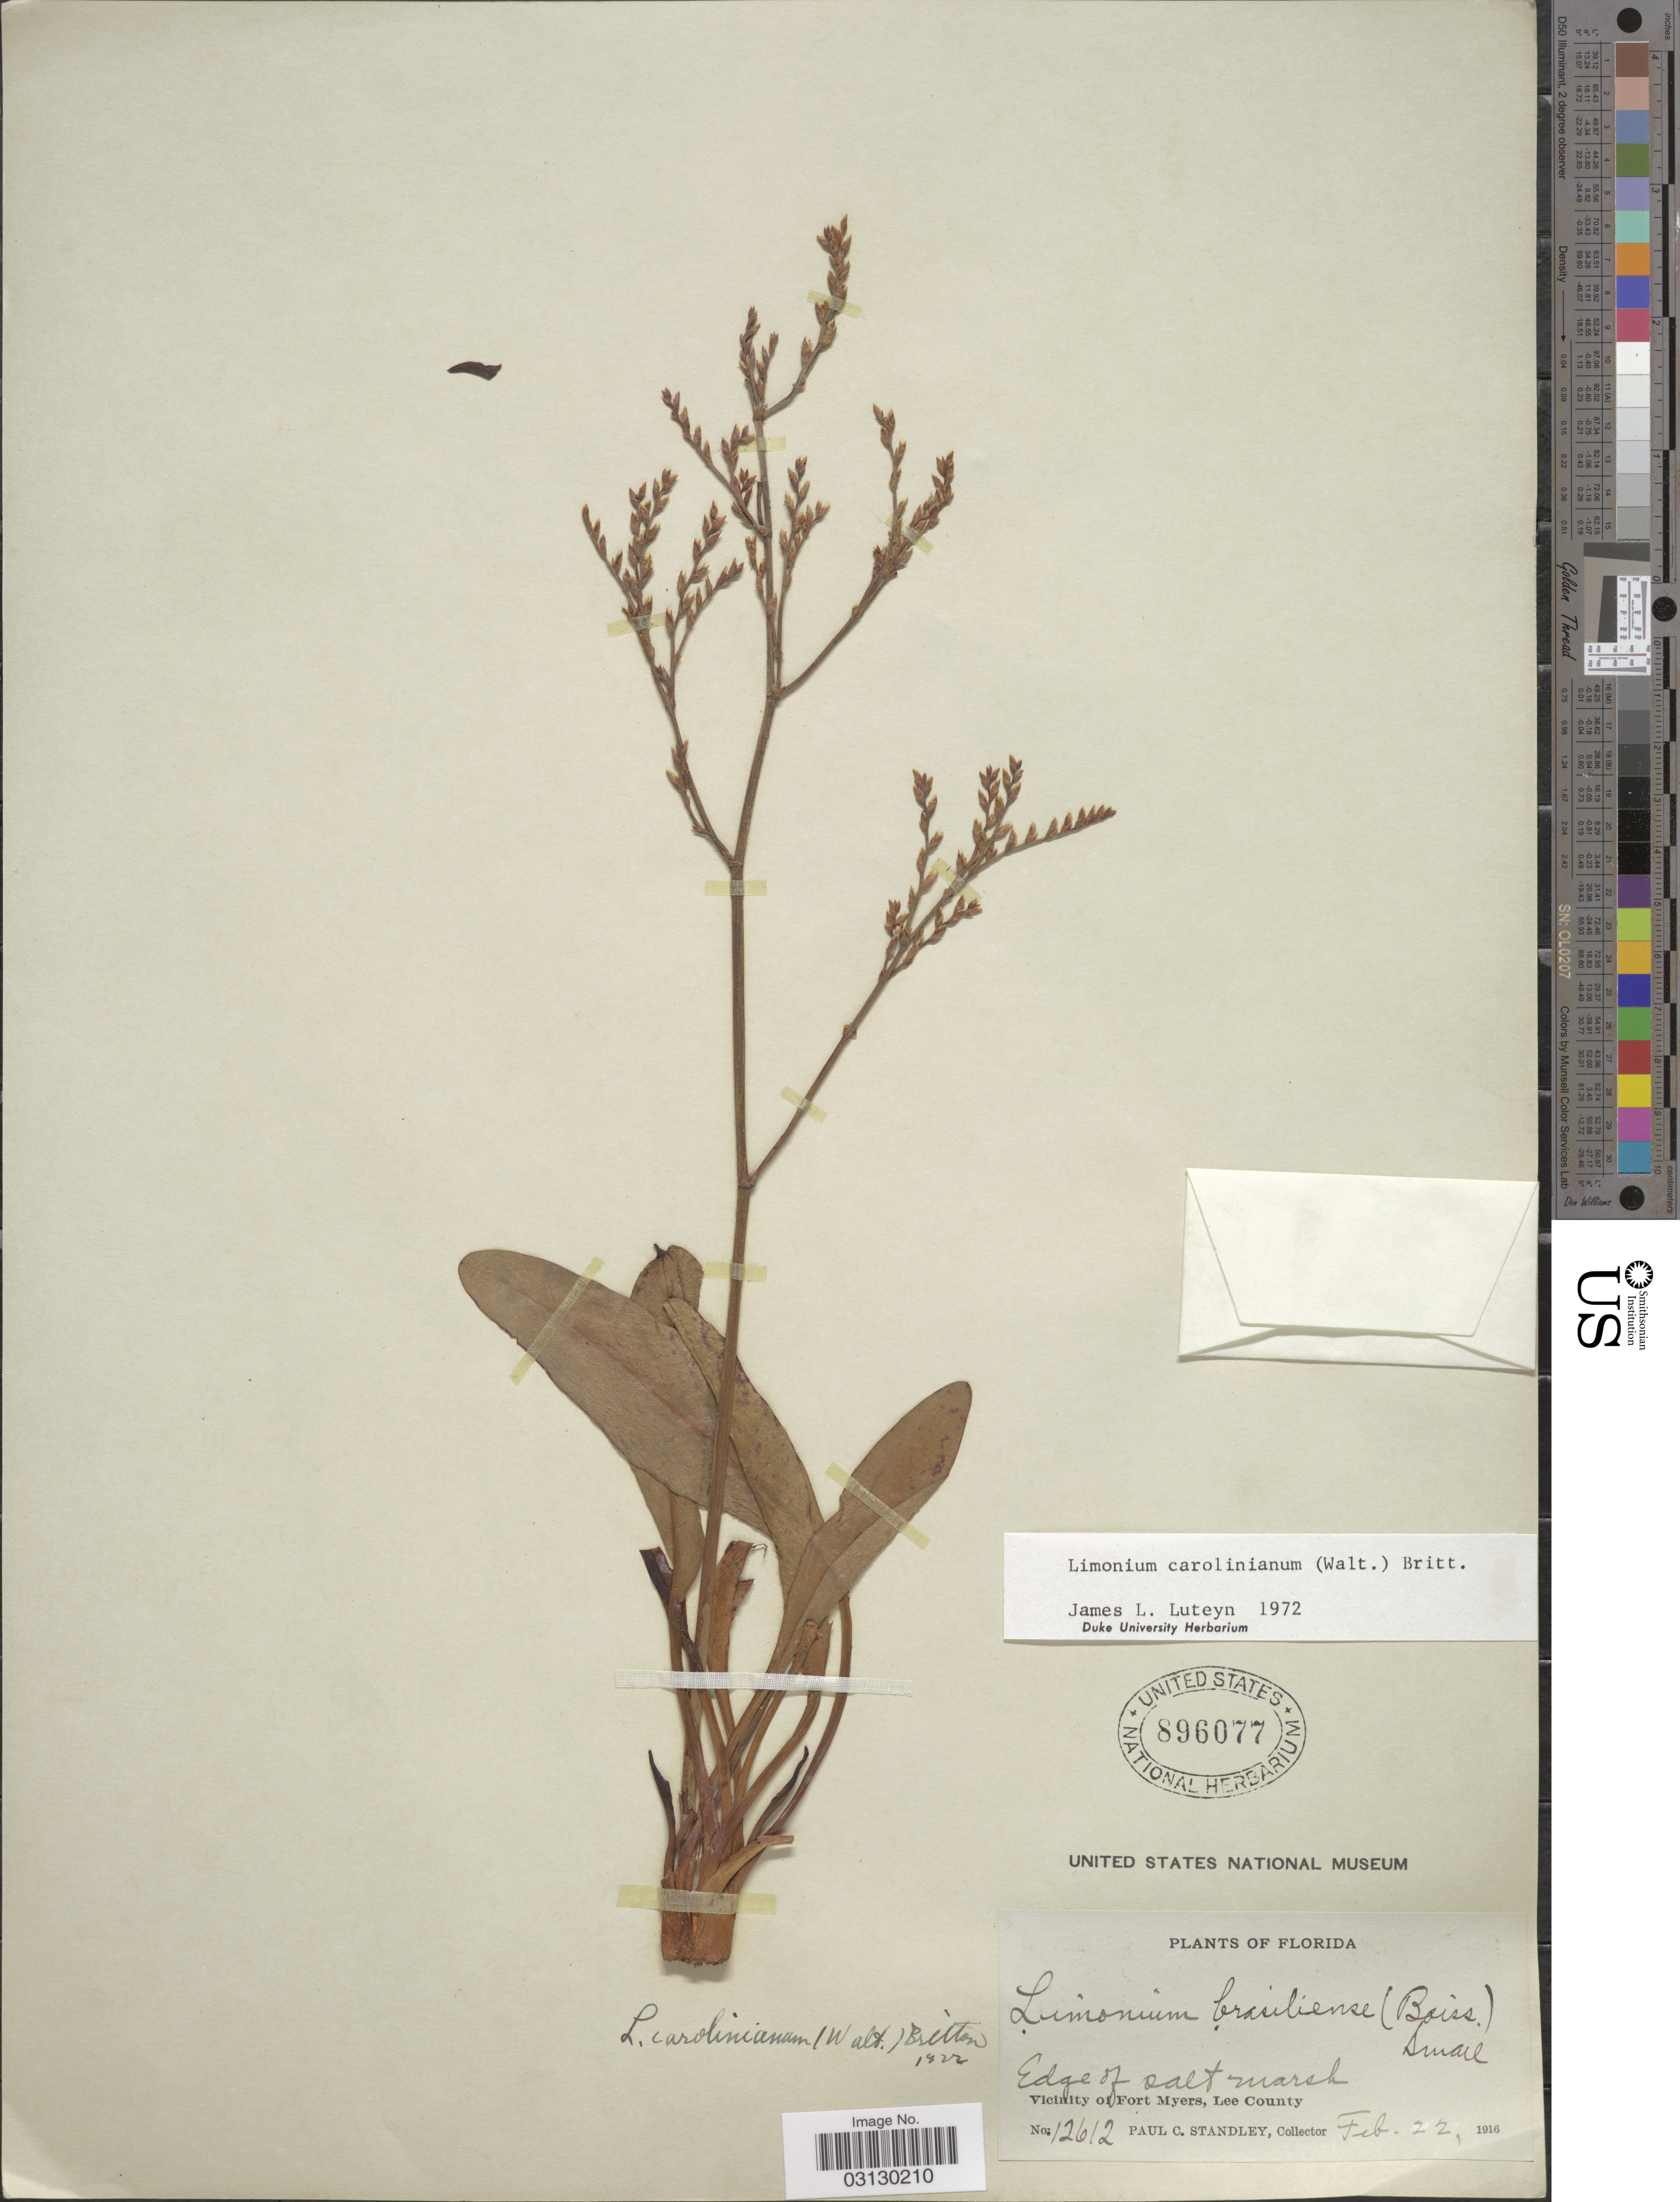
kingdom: Plantae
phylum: Tracheophyta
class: Magnoliopsida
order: Caryophyllales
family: Plumbaginaceae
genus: Limonium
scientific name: Limonium carolinianum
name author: (Walter) Britton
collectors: P. C. Standley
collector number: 12612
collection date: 1916-02-22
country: United States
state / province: Florida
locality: Vicinity of Fort Myers, Lee County.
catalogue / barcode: US 896077